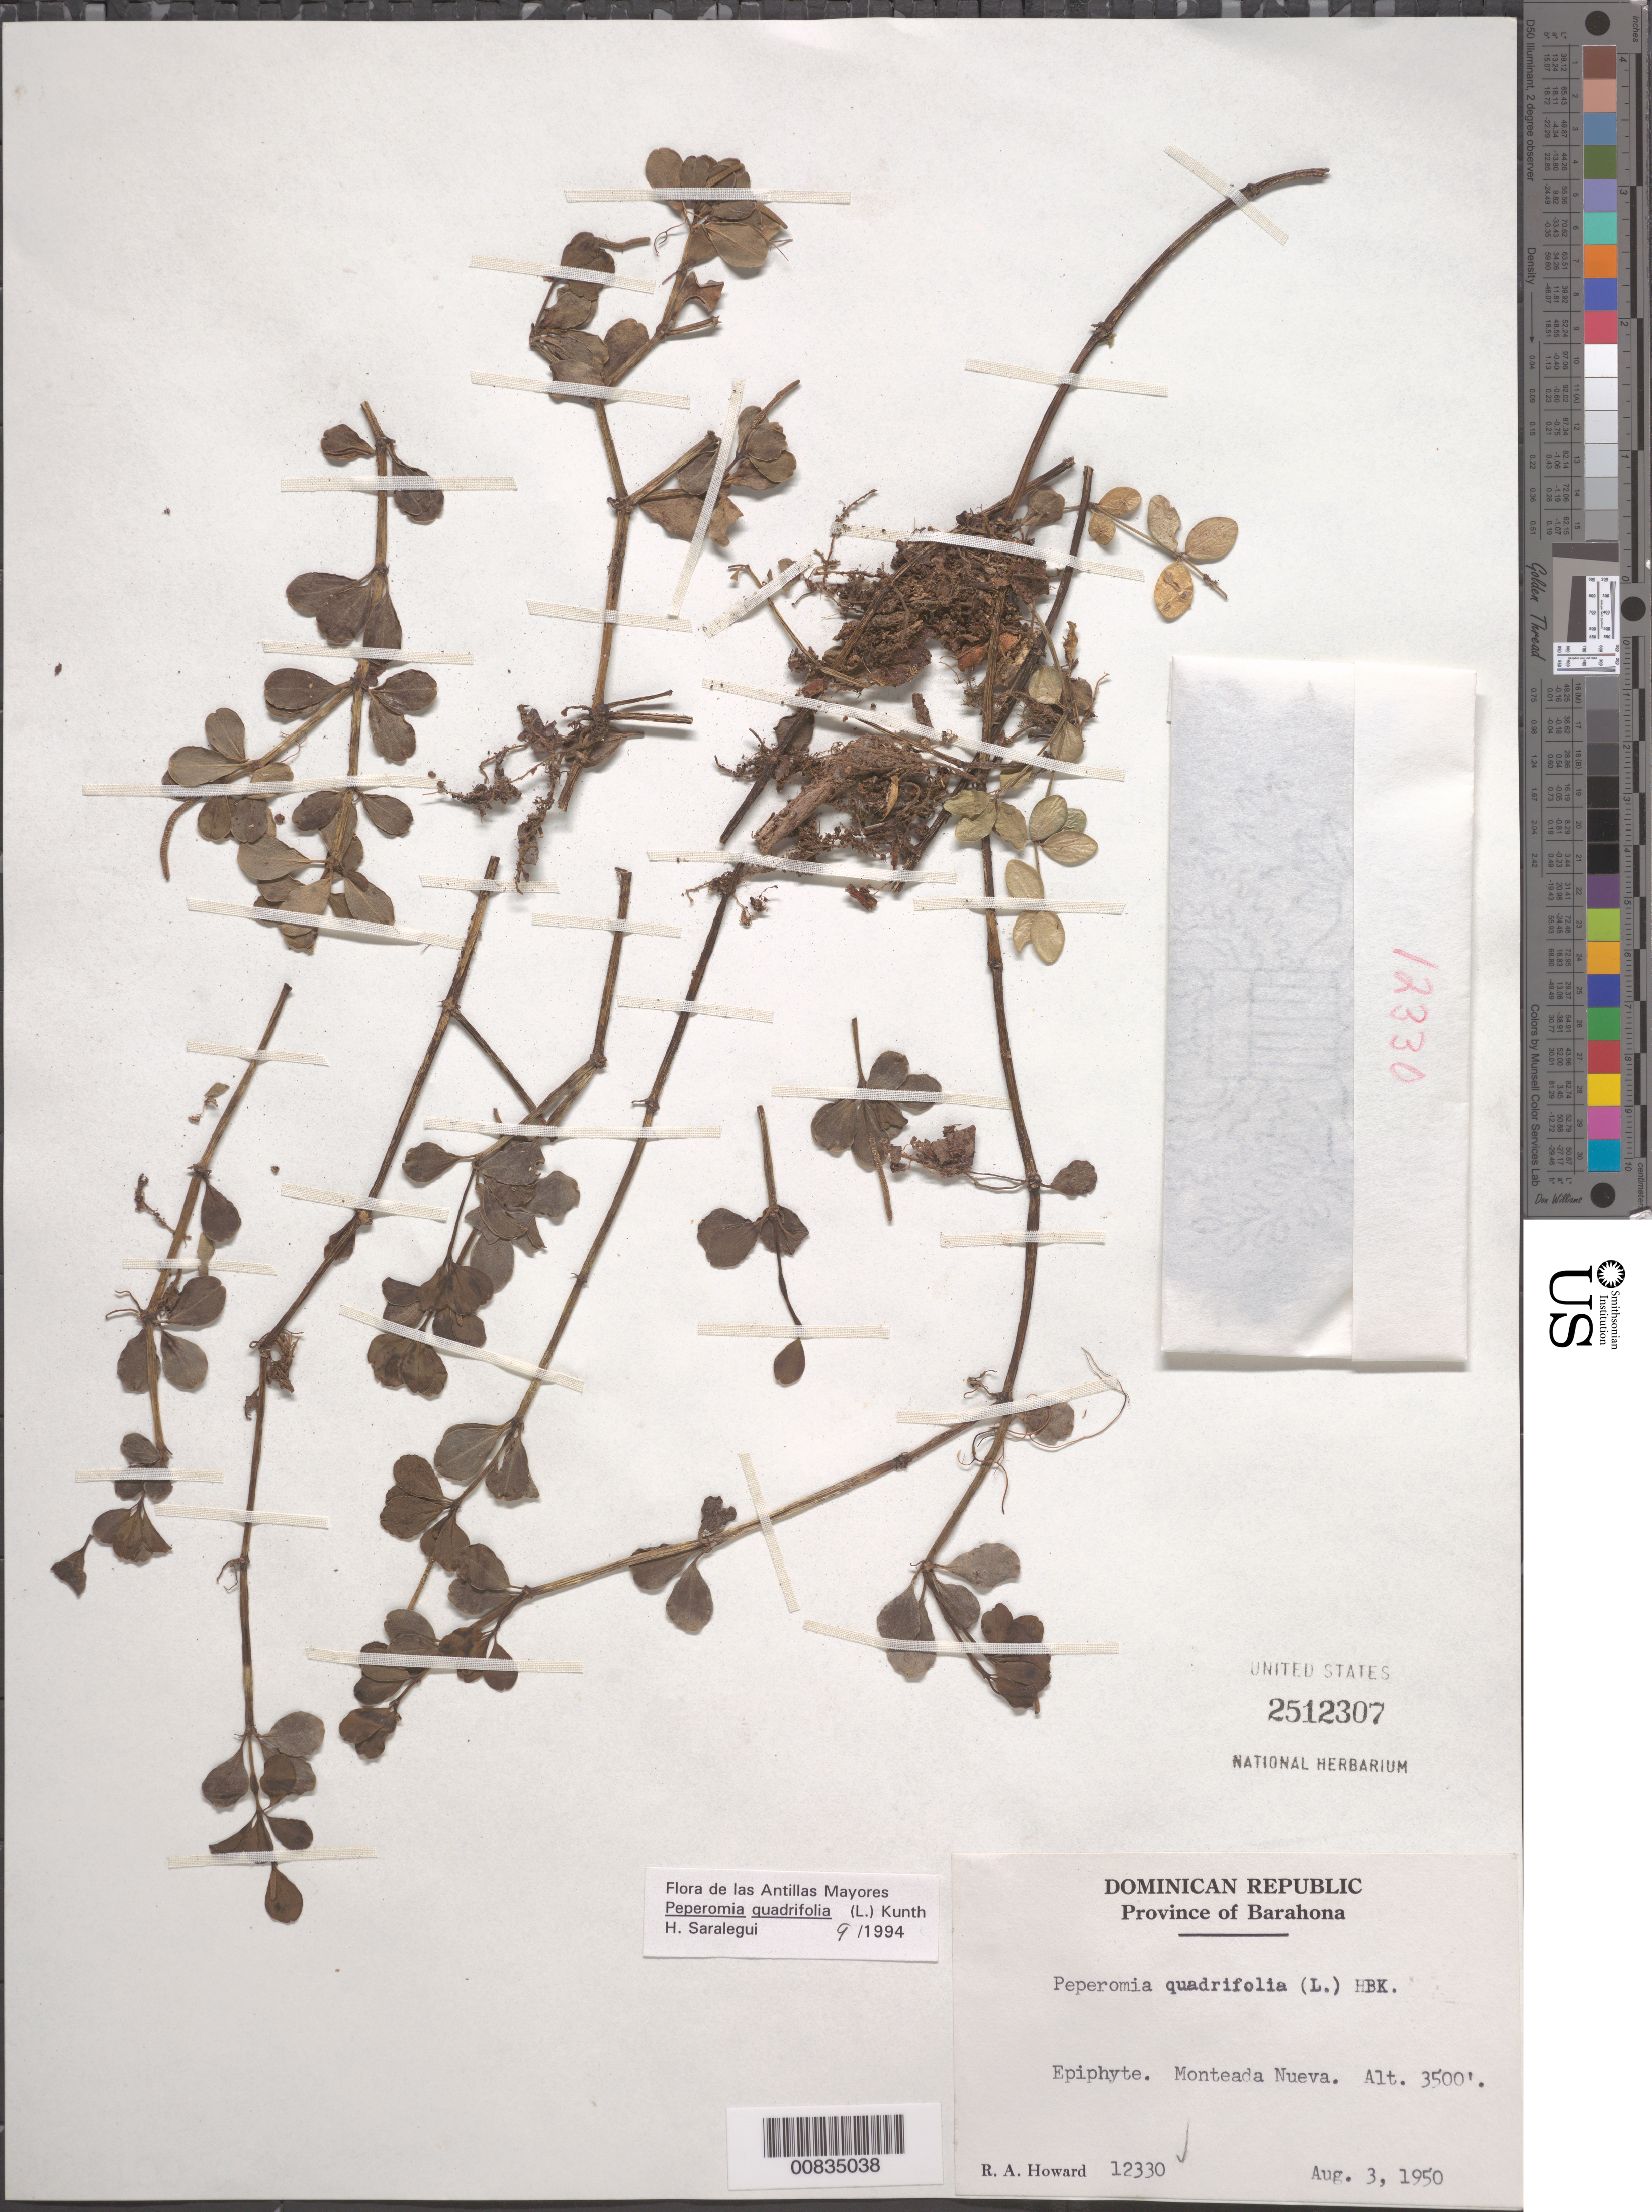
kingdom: Plantae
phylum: Tracheophyta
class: Magnoliopsida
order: Piperales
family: Piperaceae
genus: Peperomia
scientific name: Peperomia quadrifolia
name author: (L.) Kunth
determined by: Saralegui Boza, H., (HAJB), Jardin Botanico Nacional (Habana)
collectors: R. A. Howard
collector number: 12330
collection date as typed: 03 Aug 1950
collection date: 1950-08-03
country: Dominican Republic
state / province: Barahona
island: Hispaniola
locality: Monteada Nueva.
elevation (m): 1067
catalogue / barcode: US 2512307